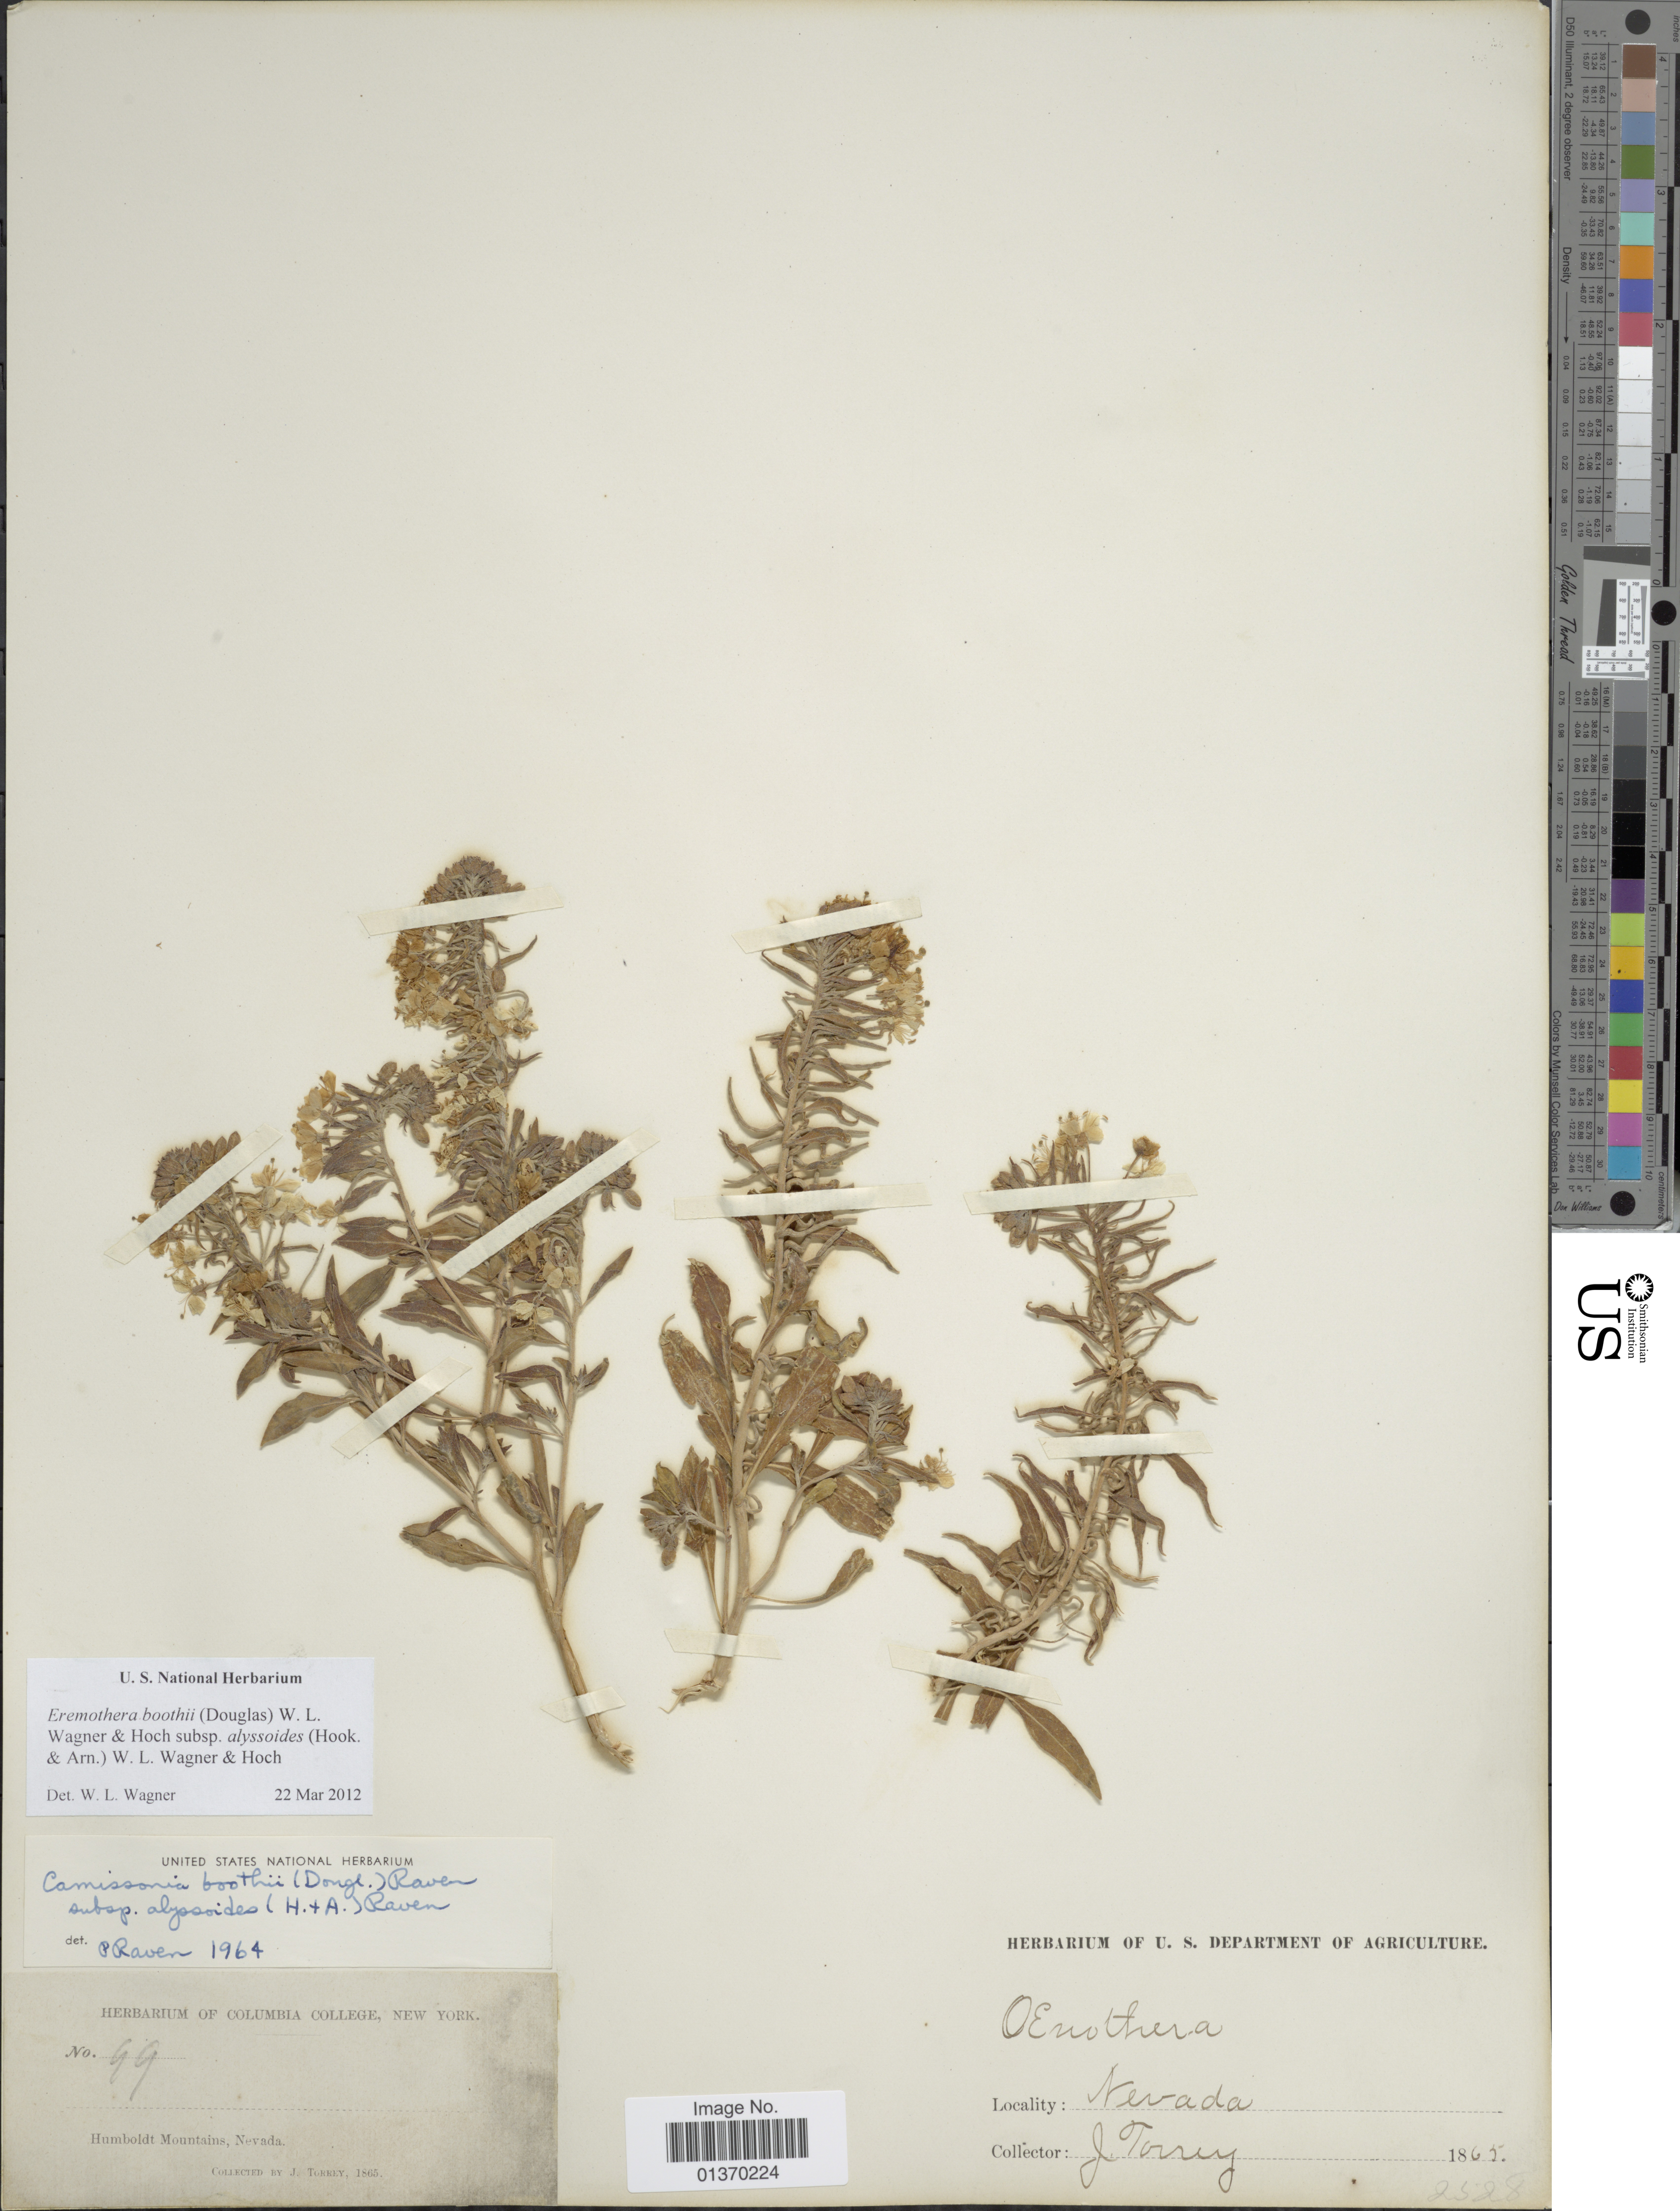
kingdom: Plantae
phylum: Tracheophyta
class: Magnoliopsida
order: Myrtales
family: Onagraceae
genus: Eremothera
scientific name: Eremothera boothii subsp. alyssoides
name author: (Hook. & Arn.) W.L. Wagner & Hoch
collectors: J. Torrey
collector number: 99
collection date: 1865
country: United States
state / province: Nevada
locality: Humboldt Mountains